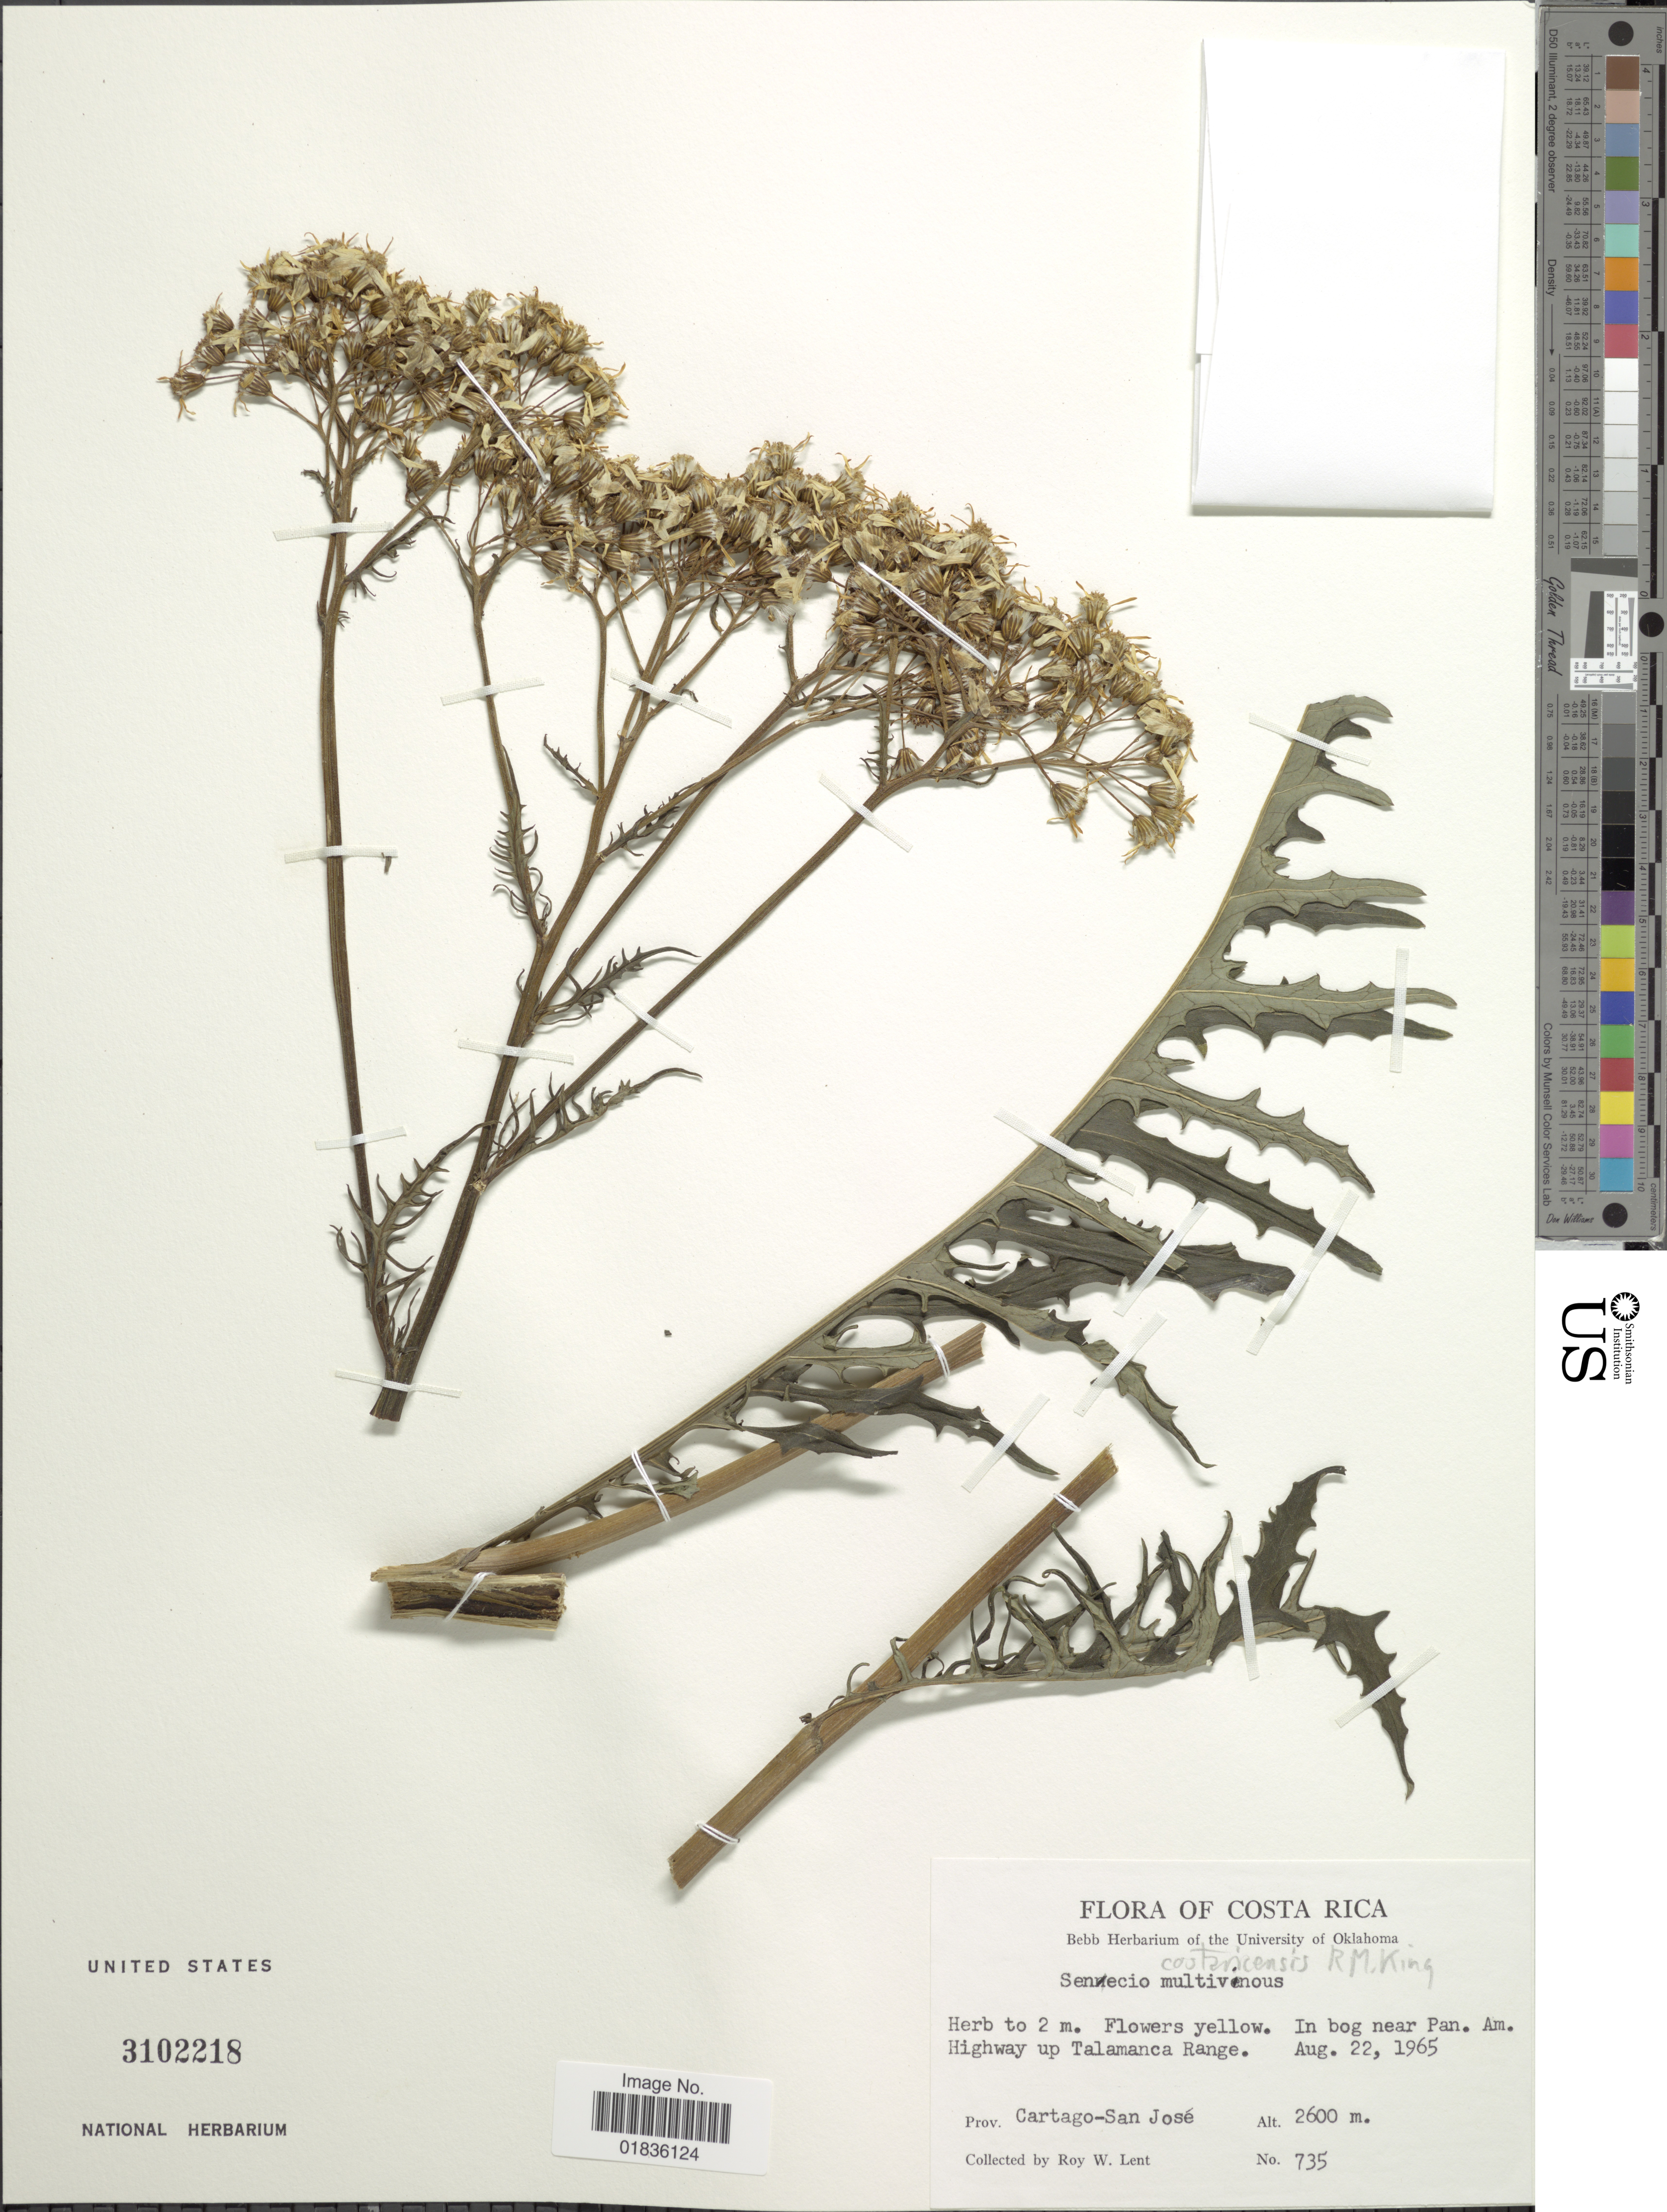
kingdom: Plantae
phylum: Tracheophyta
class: Magnoliopsida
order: Asterales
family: Asteraceae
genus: Senecio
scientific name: Senecio costaricensis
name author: R.M. King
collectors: R. W. Lent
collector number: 735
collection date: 1965-08-22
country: Costa Rica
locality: Prov. Cartago-San Jose, in bog near Pan. Am. Highway up Talamanca Range.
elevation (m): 2600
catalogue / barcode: US 2102218